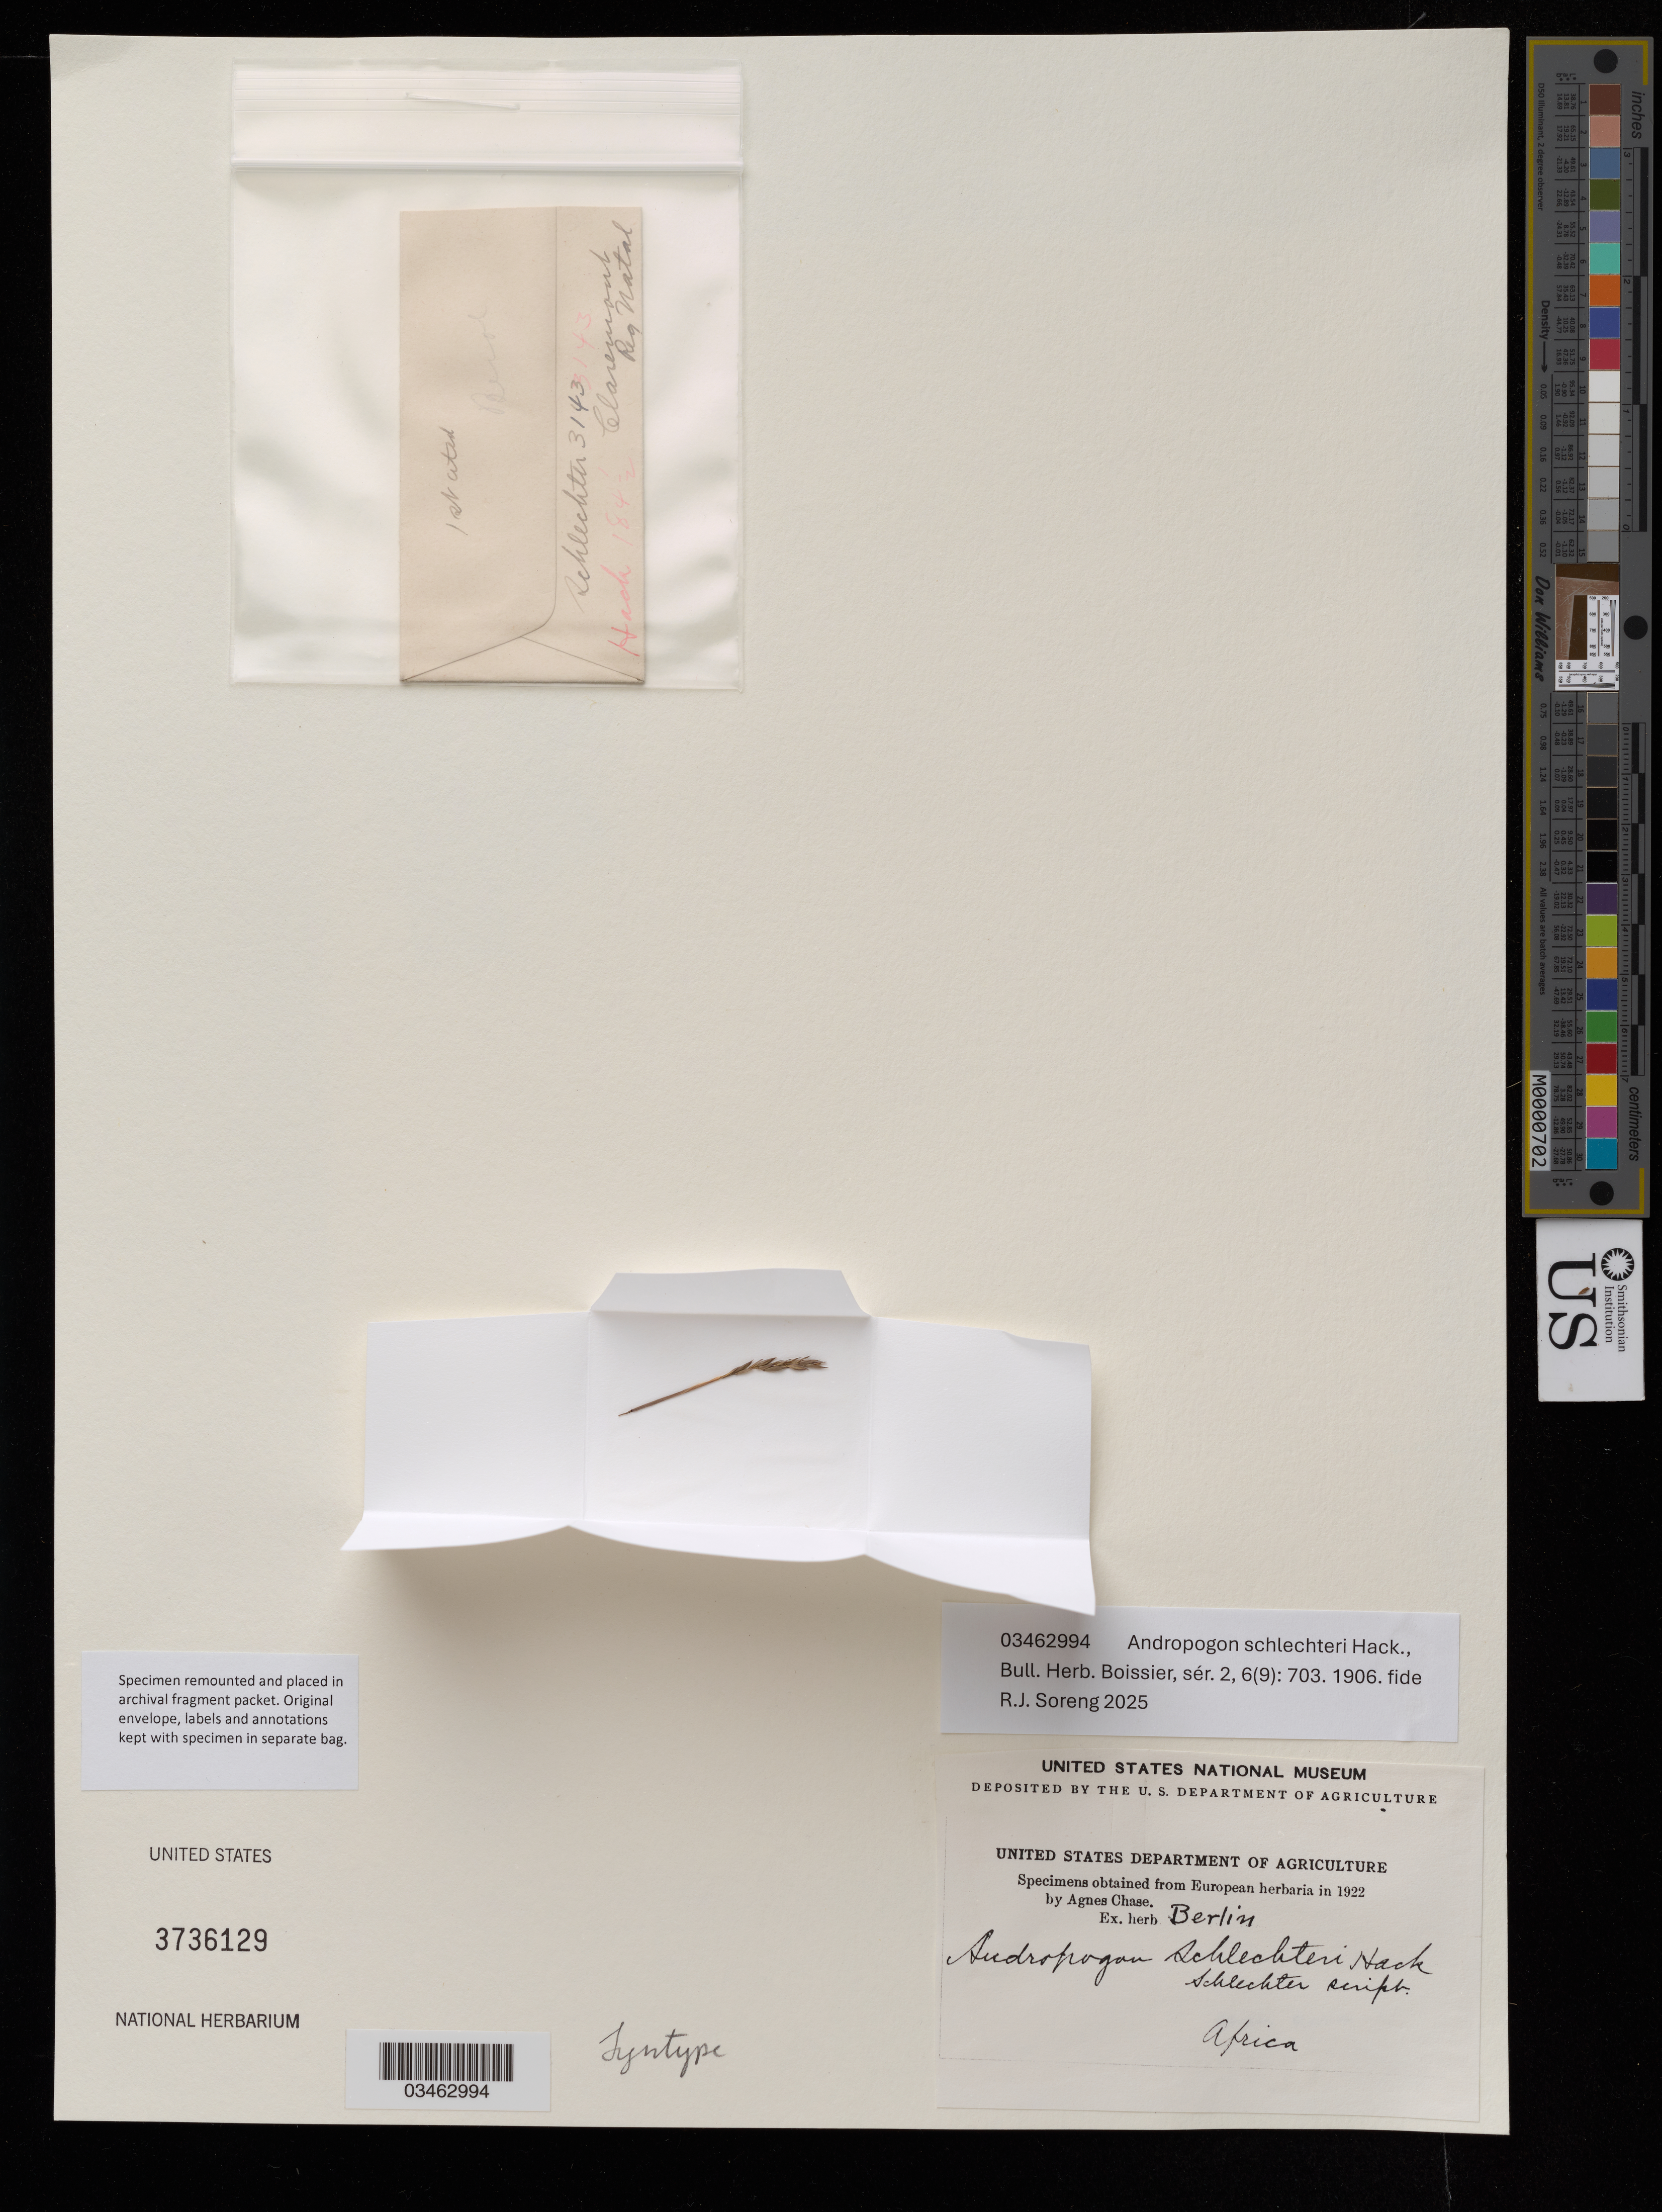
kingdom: Plantae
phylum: Tracheophyta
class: Liliopsida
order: Poales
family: Poaceae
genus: Andropogon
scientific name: Andropogon schlechteri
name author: Hack.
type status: Syntype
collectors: Schlechter, --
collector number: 3143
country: South Africa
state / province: KwaZulu-Natal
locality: Reg. Natal., Claremont.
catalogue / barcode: US 3736129